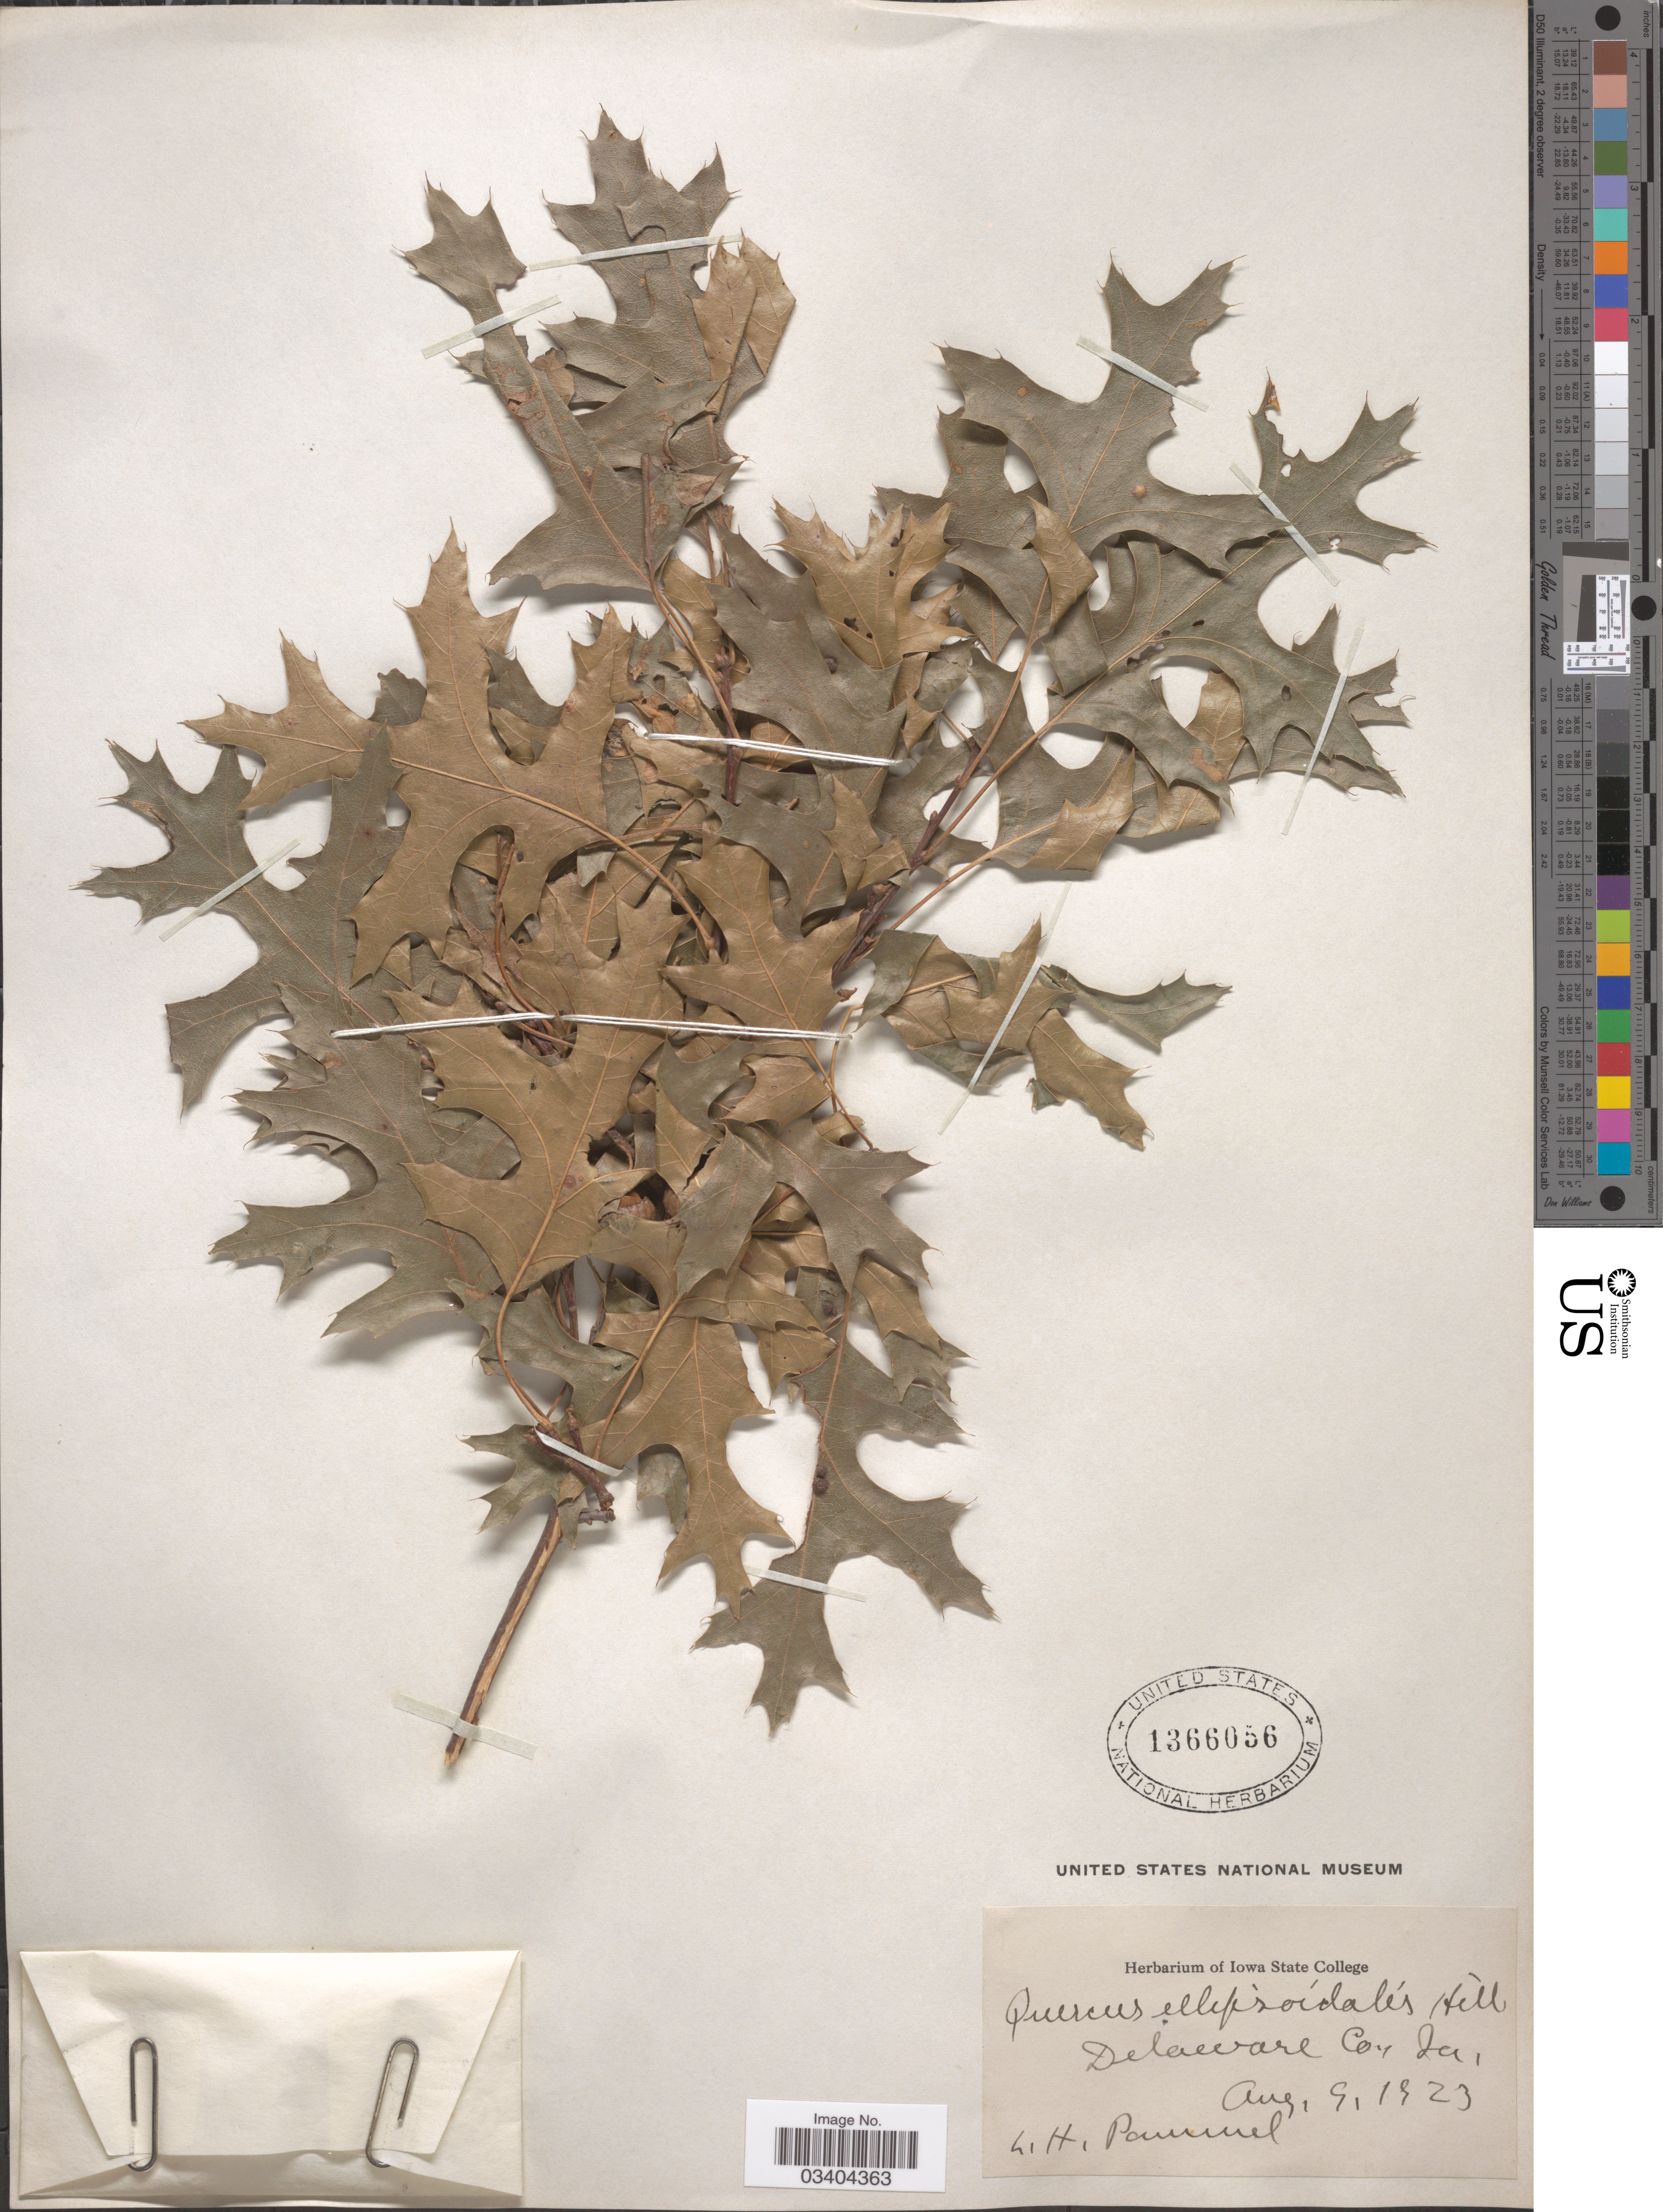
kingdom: Plantae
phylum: Tracheophyta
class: Magnoliopsida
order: Fagales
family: Fagaceae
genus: Quercus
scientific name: Quercus ellipsoidalis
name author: E.J. Hill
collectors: L. Pammel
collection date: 1923-08-09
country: United States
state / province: Iowa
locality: Delaware Co.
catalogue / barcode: US 1366056